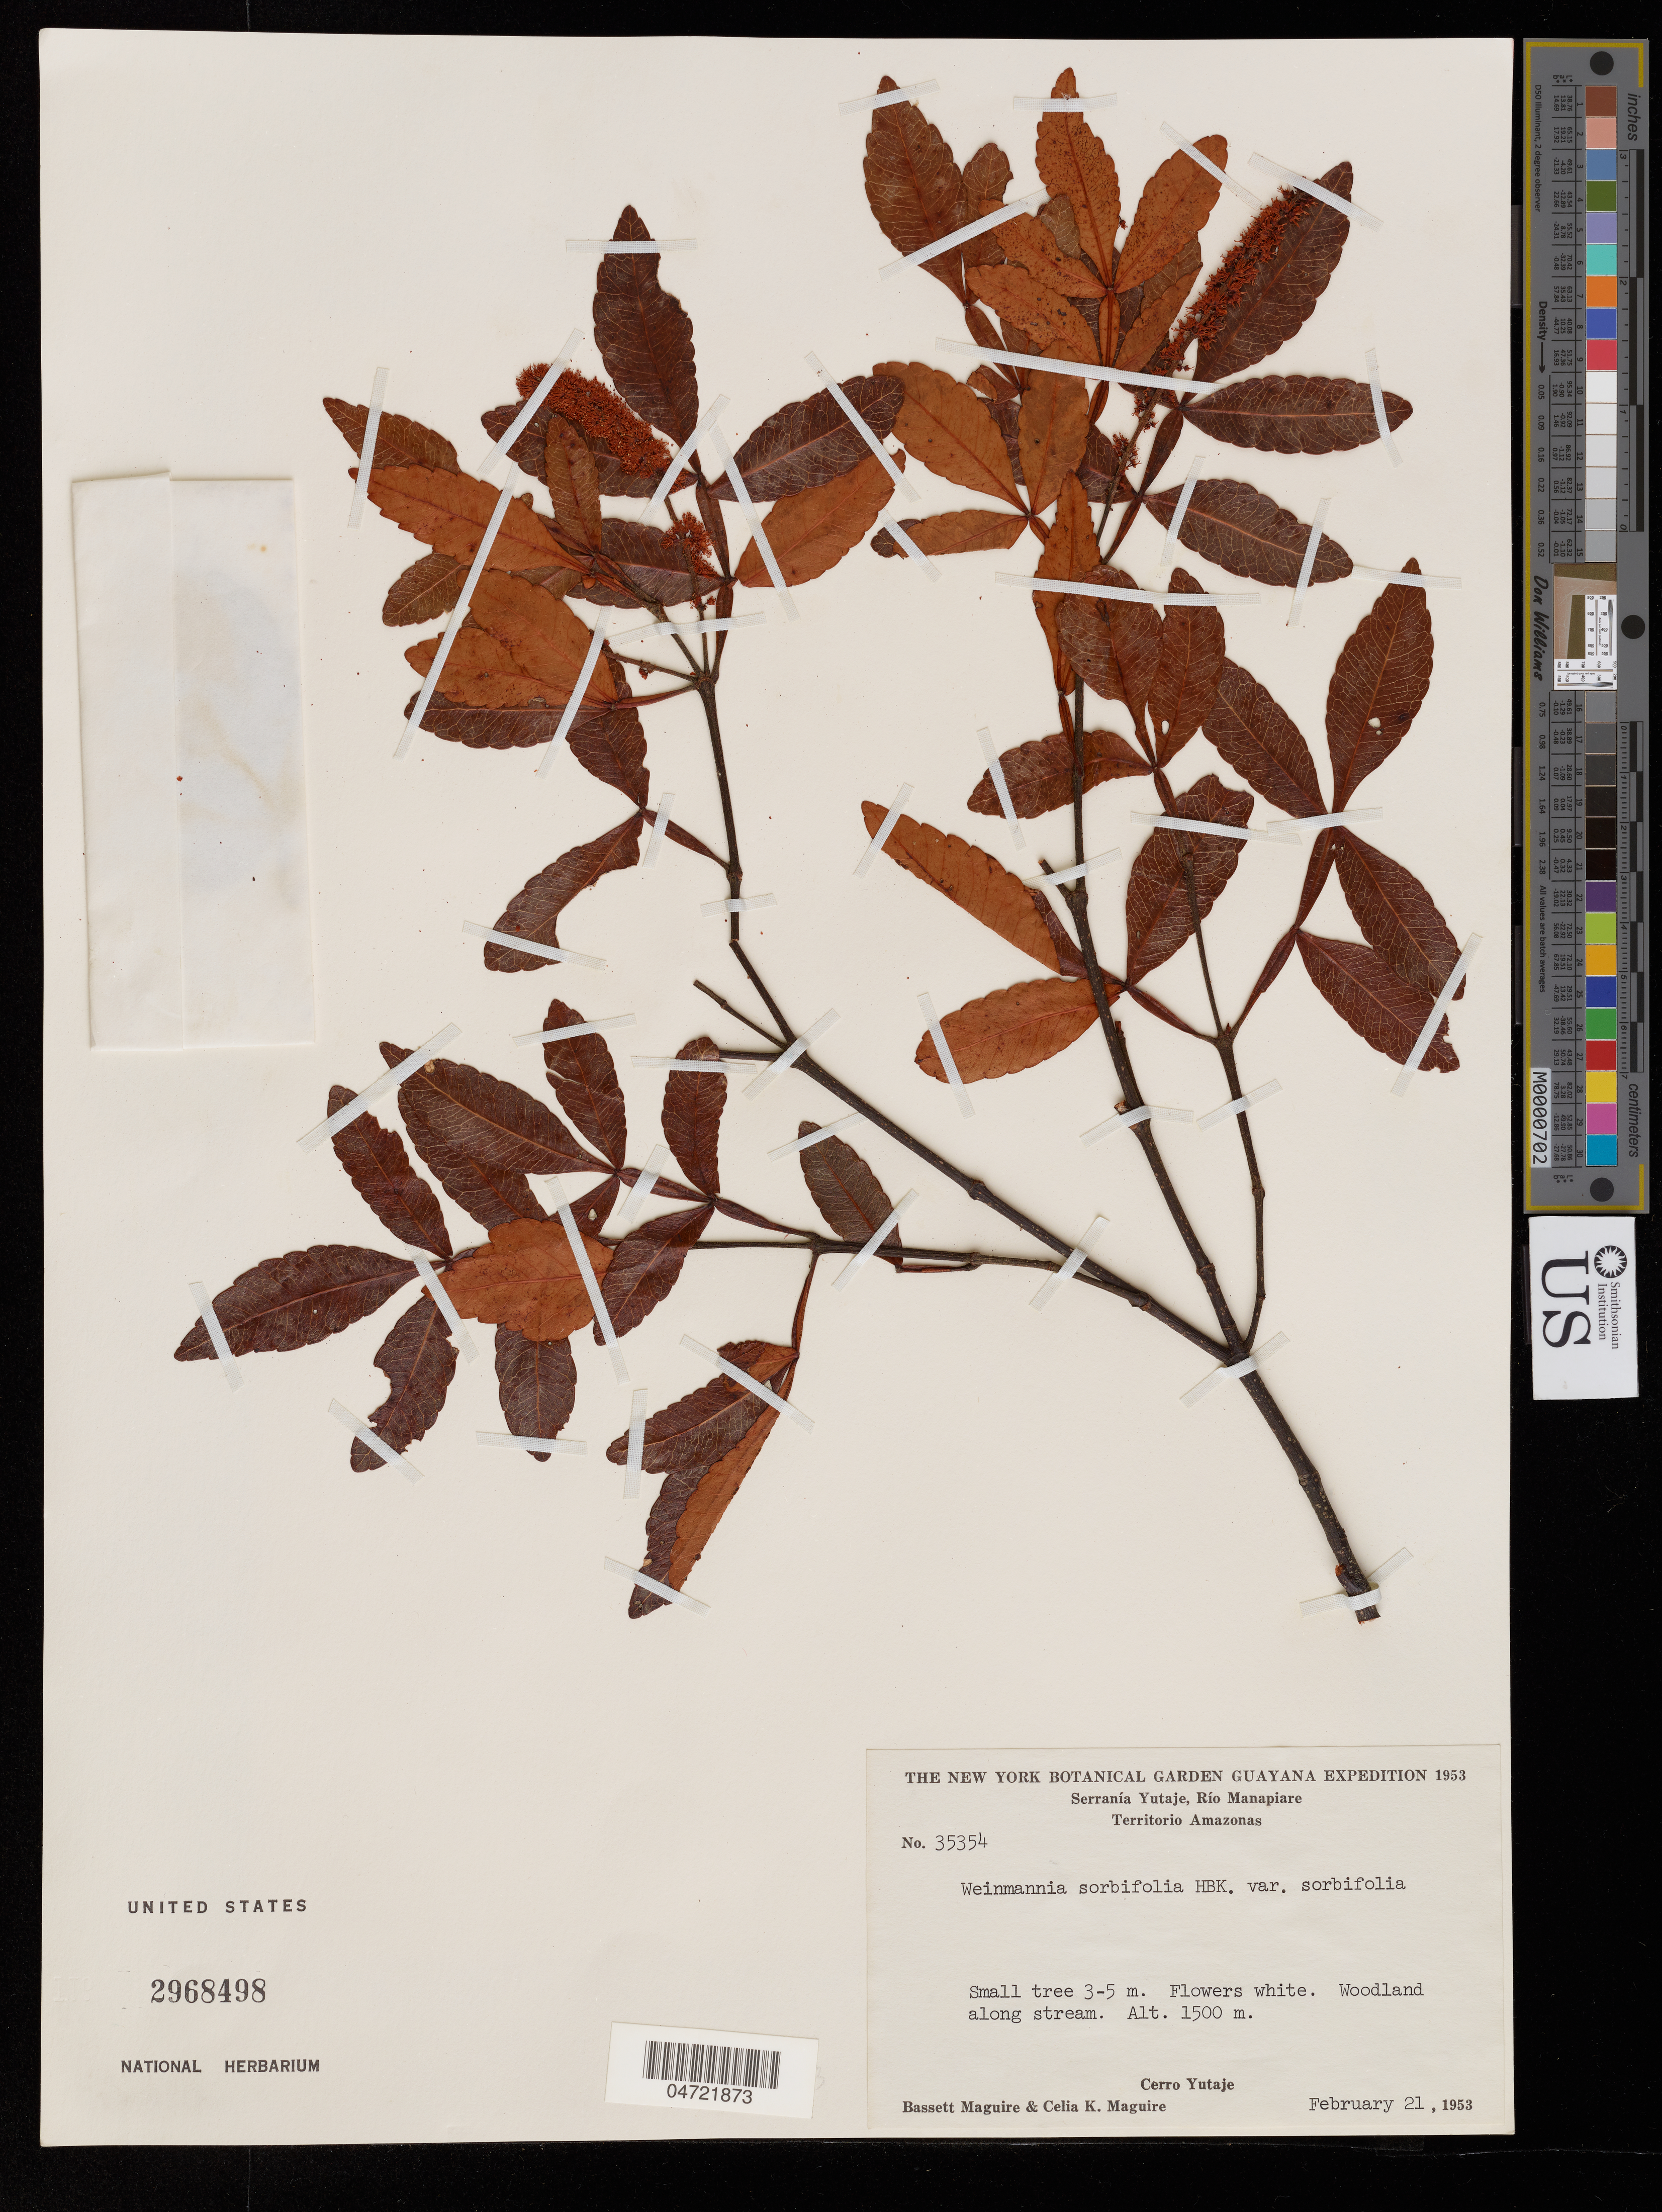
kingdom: Plantae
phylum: Tracheophyta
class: Magnoliopsida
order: Oxalidales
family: Cunoniaceae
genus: Weinmannia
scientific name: Weinmannia sorbifolia var. sorbifolia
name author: Kunth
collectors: B. Maguire & C. K. Maguire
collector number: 35354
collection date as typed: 21-Feb-53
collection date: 1953-02-21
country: Venezuela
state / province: Amazonas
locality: Serranía Yutajé, Río Manapiare, Cerro Yutajé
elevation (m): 1500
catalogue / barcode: US 2968498